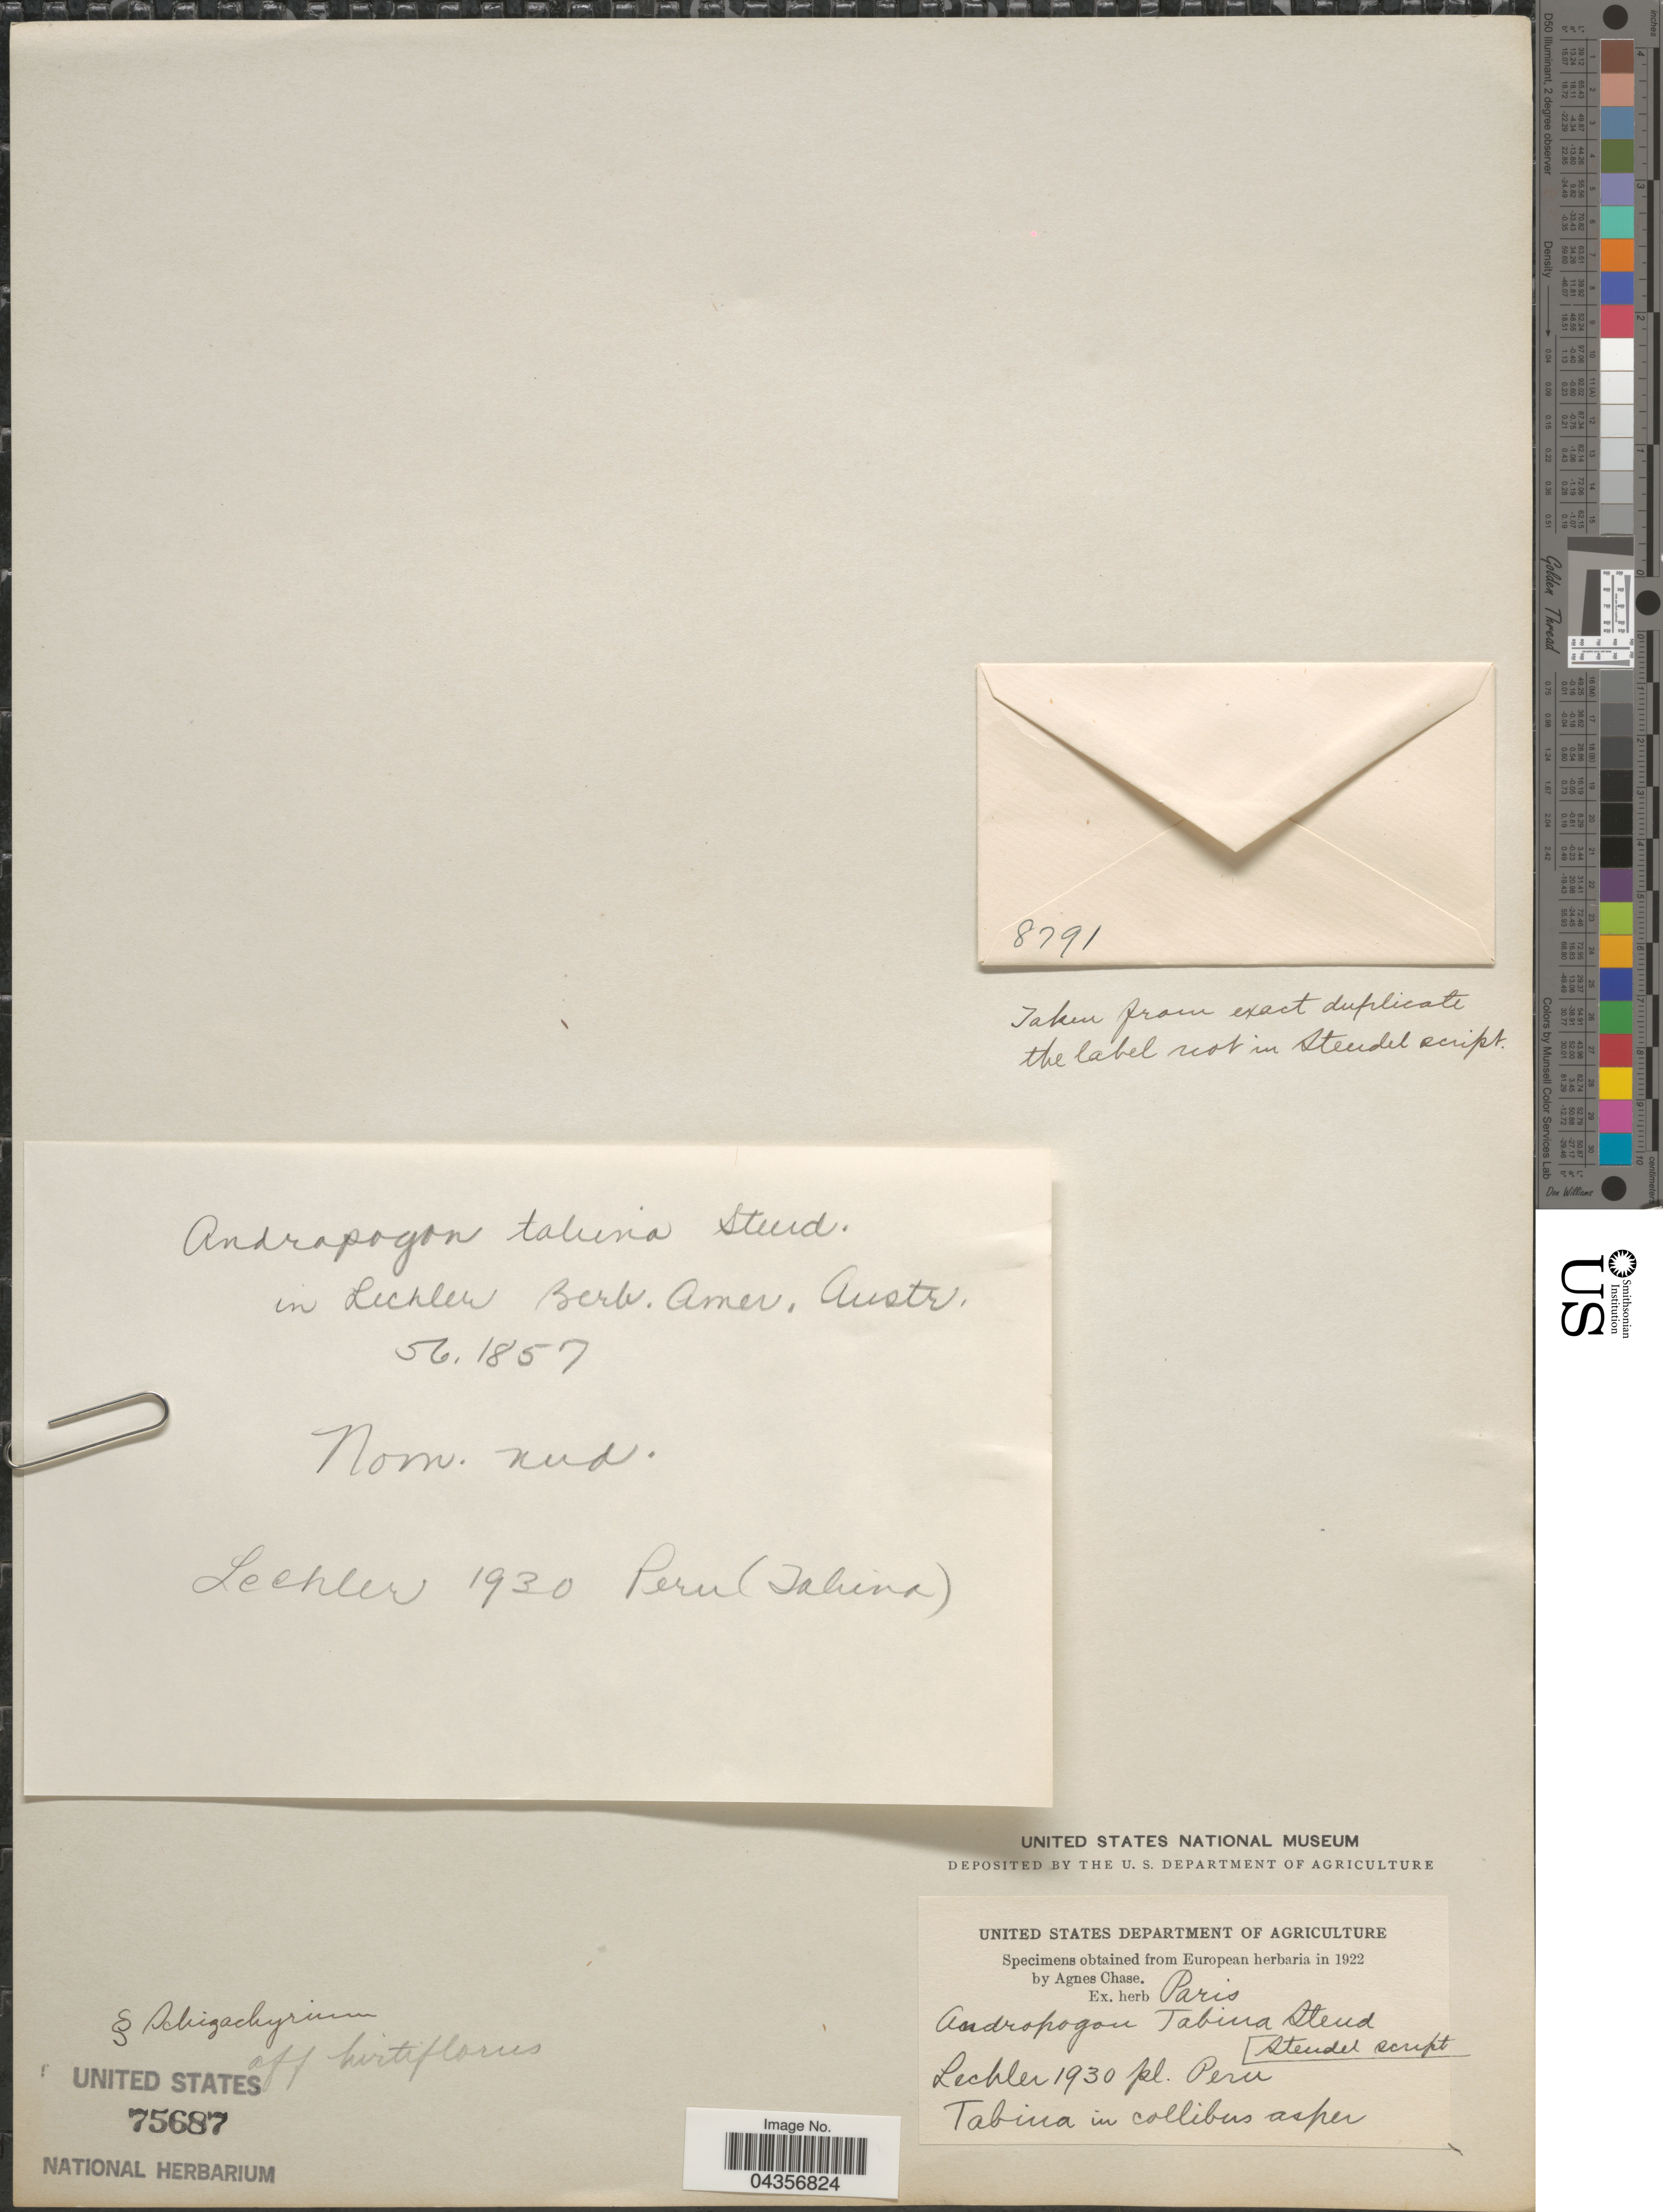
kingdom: Plantae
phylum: Tracheophyta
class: Liliopsida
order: Poales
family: Poaceae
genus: Schizachyrium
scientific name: Schizachyrium sanguineum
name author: (Retz.) Alston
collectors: -. Lechler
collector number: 561857?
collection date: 1930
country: Peru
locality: Tabina in collisbus asper.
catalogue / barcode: US 75687